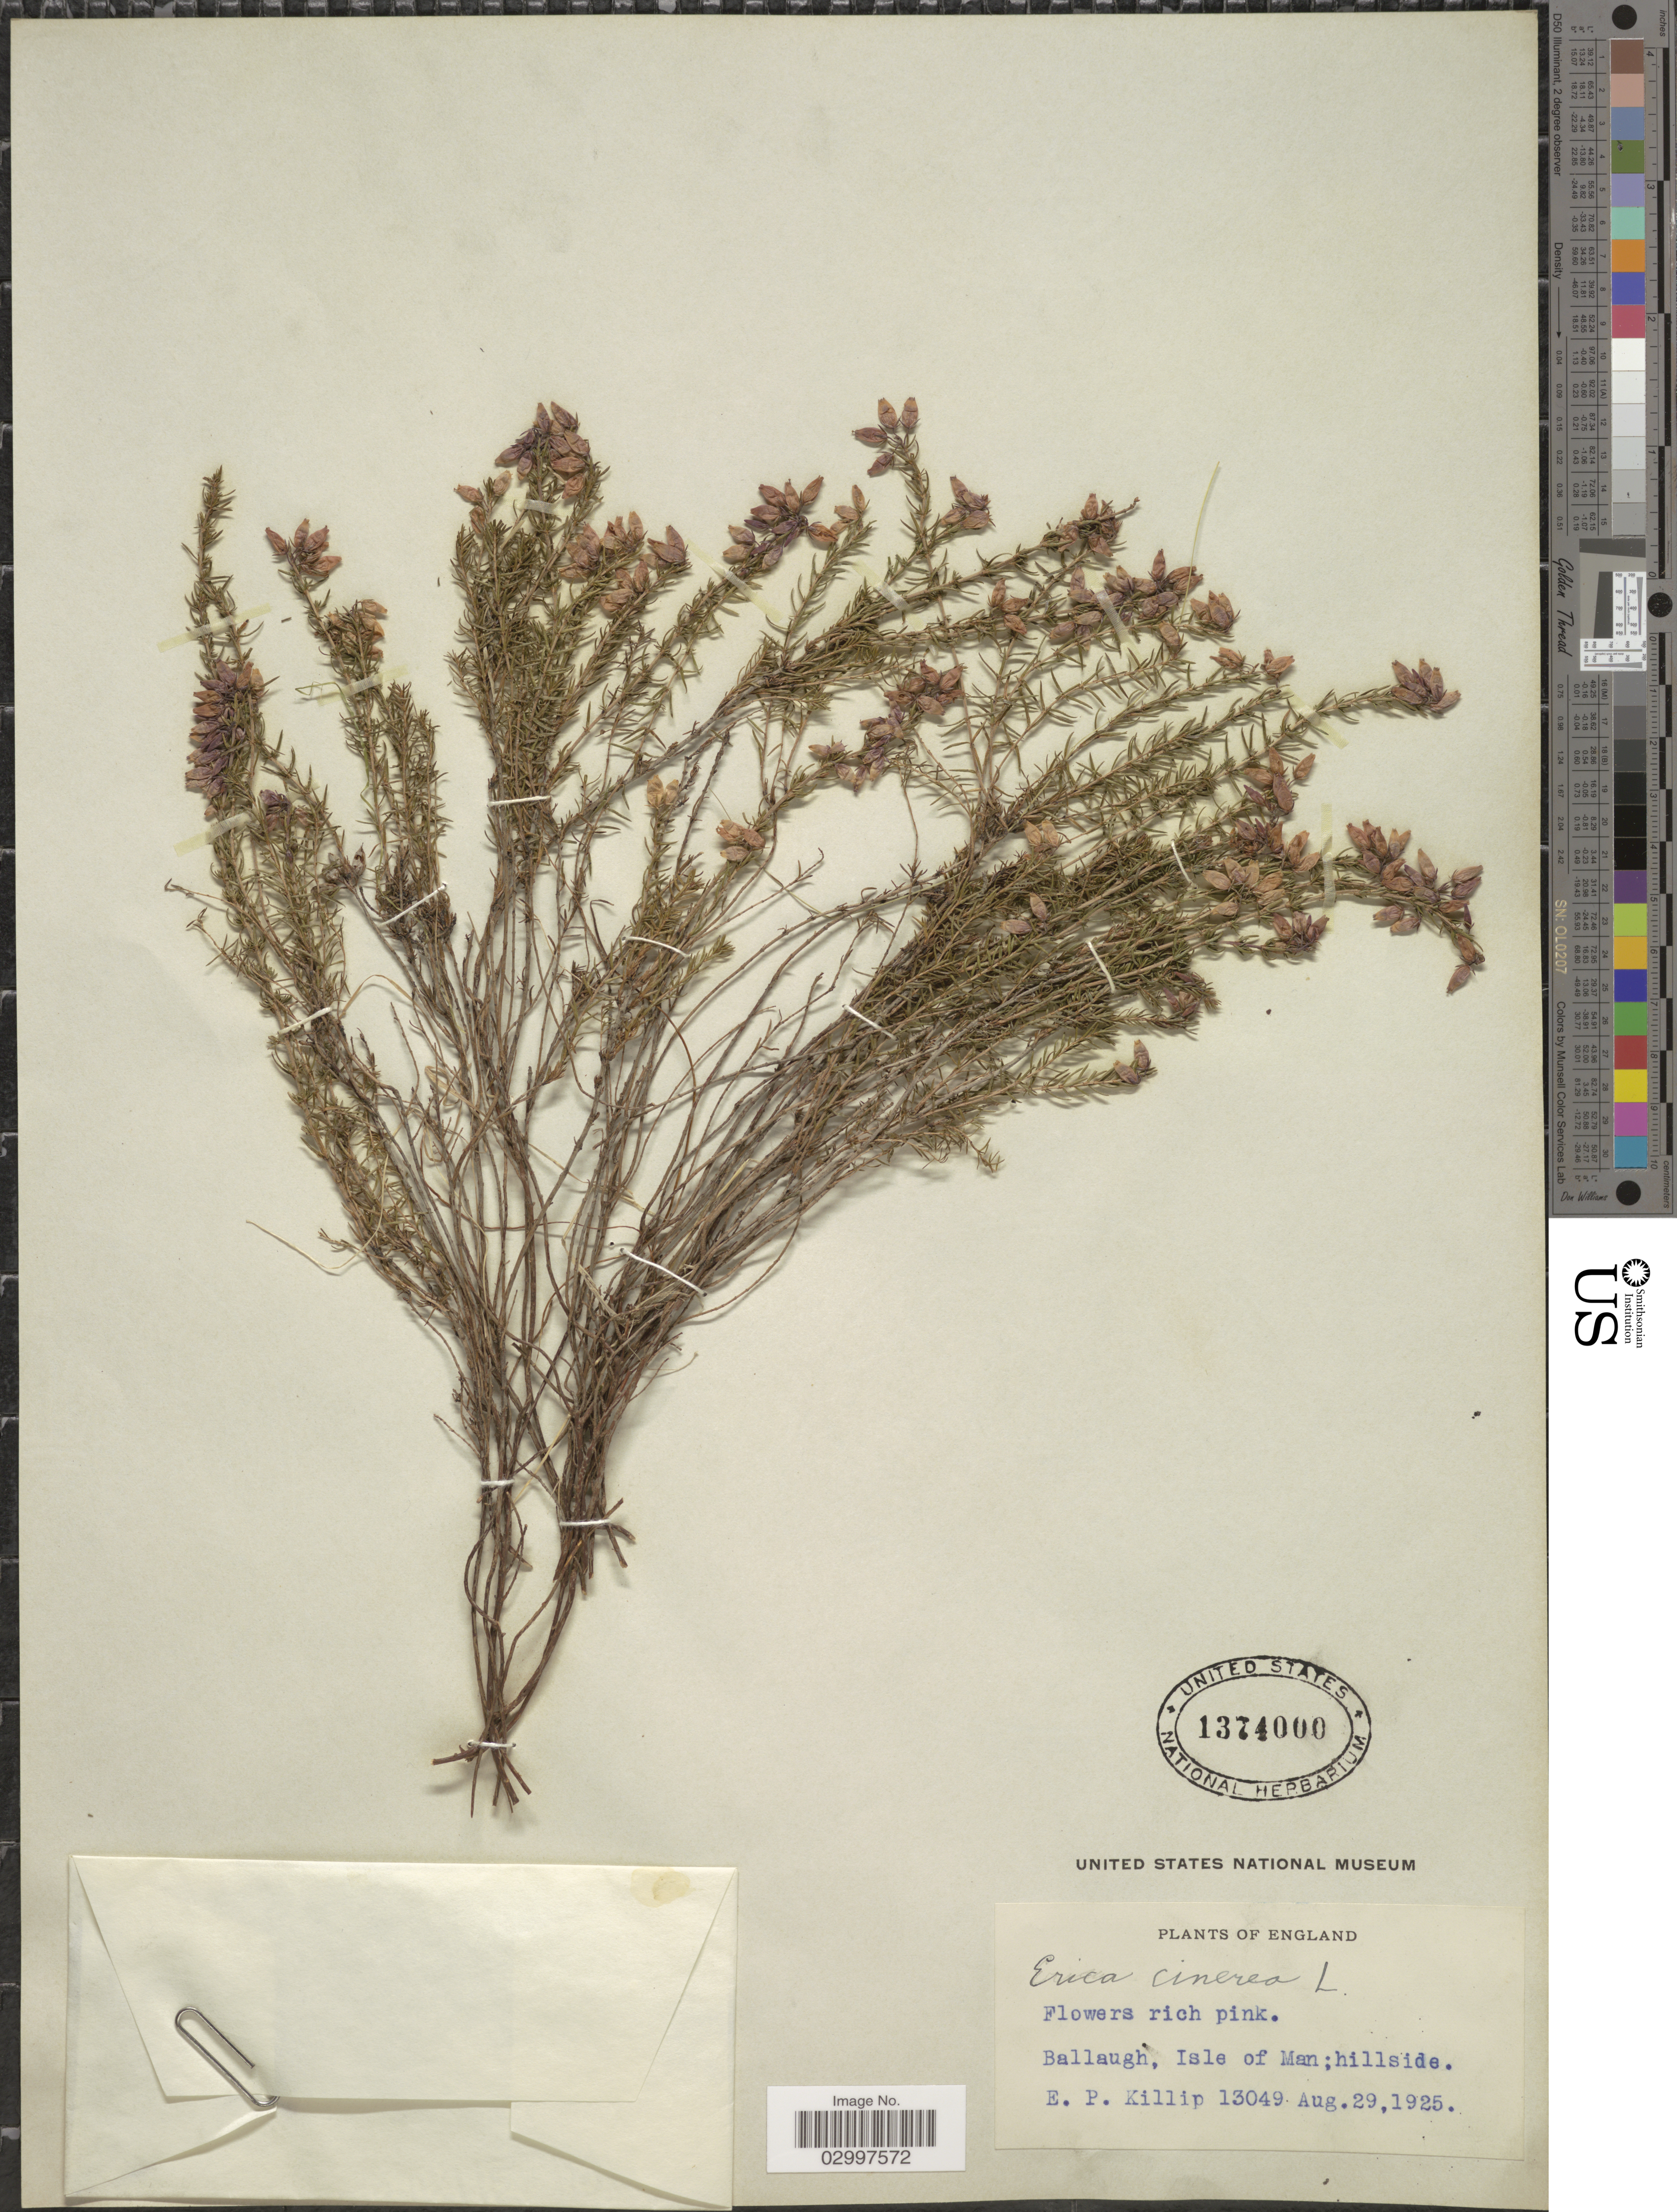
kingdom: Plantae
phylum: Tracheophyta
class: Magnoliopsida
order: Ericales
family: Ericaceae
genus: Erica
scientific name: Erica cinerea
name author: L.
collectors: E. P. Killip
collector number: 13049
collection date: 1925-08-29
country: United Kingdom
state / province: England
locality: Ballaugh, Isle of Man.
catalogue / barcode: US 1374000